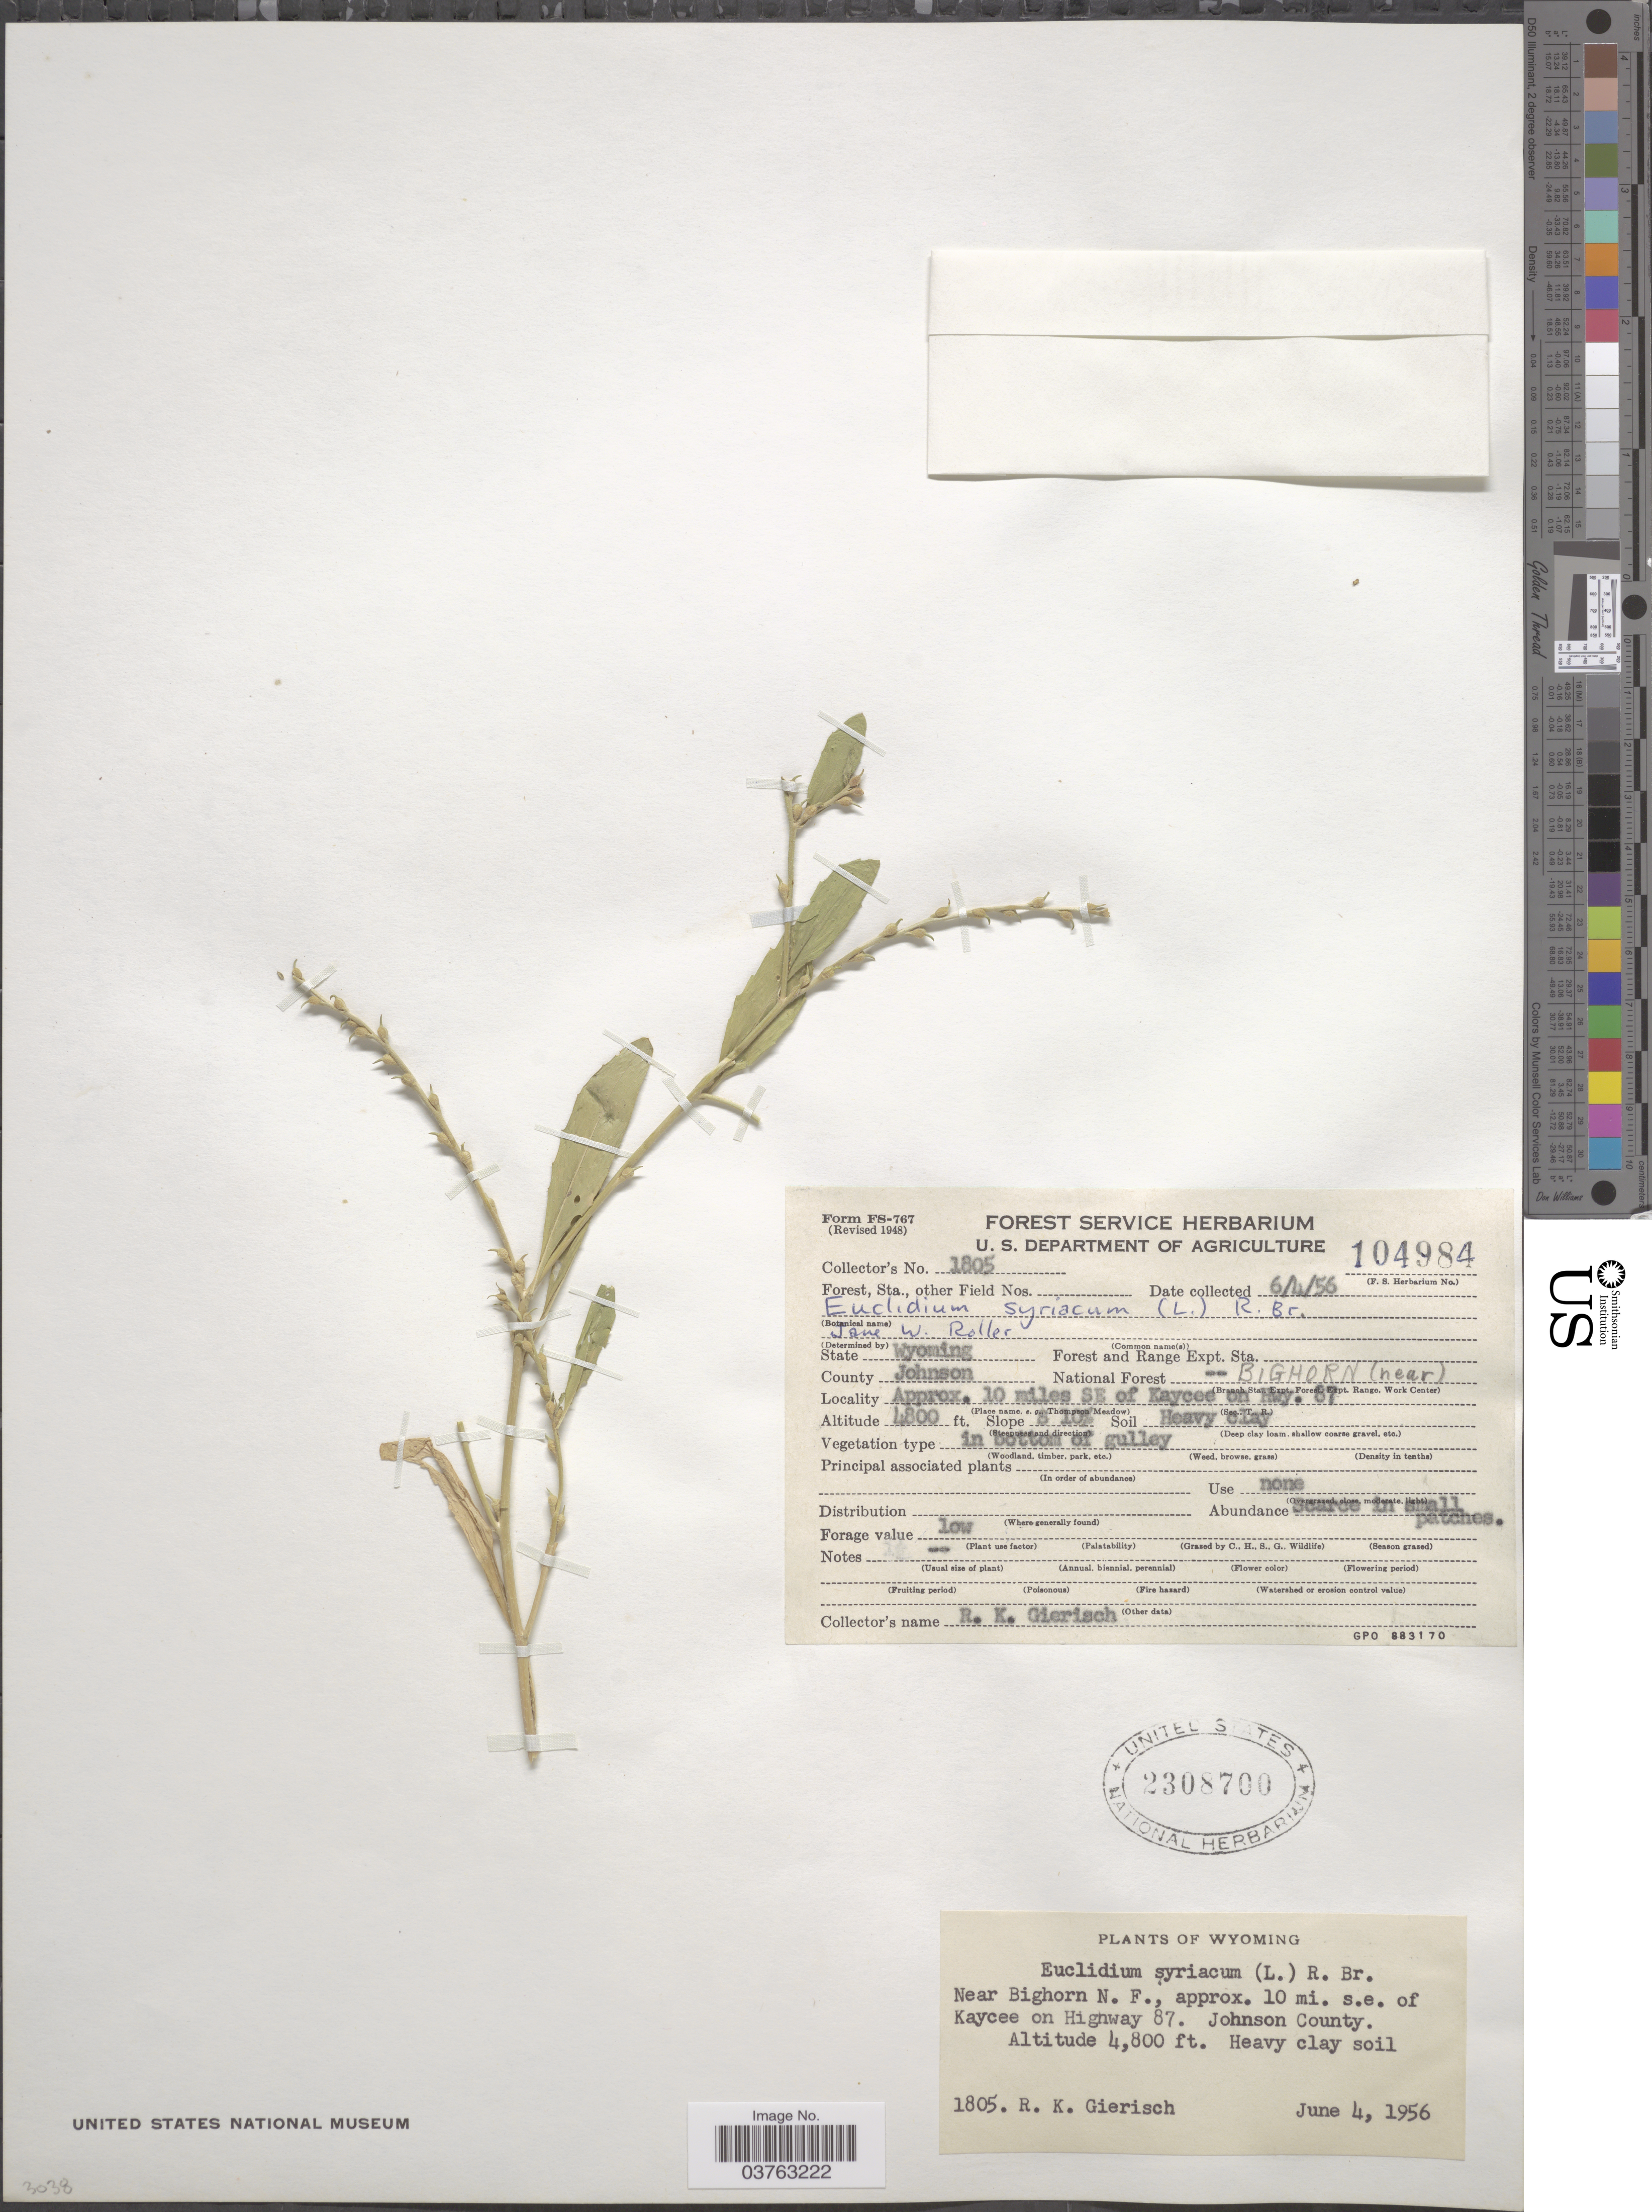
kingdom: Plantae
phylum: Tracheophyta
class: Magnoliopsida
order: Brassicales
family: Brassicaceae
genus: Euclidium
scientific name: Euclidium syriacum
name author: (L.) W.T. Aiton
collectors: R. Gierisch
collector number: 1805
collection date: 1956-06-04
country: United States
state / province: Wyoming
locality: Near Bighorn National Forest, approx. 10 mi. s.e. of Kaycee on Highway 87. Johnson County.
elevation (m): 1463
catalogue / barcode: US 2308700